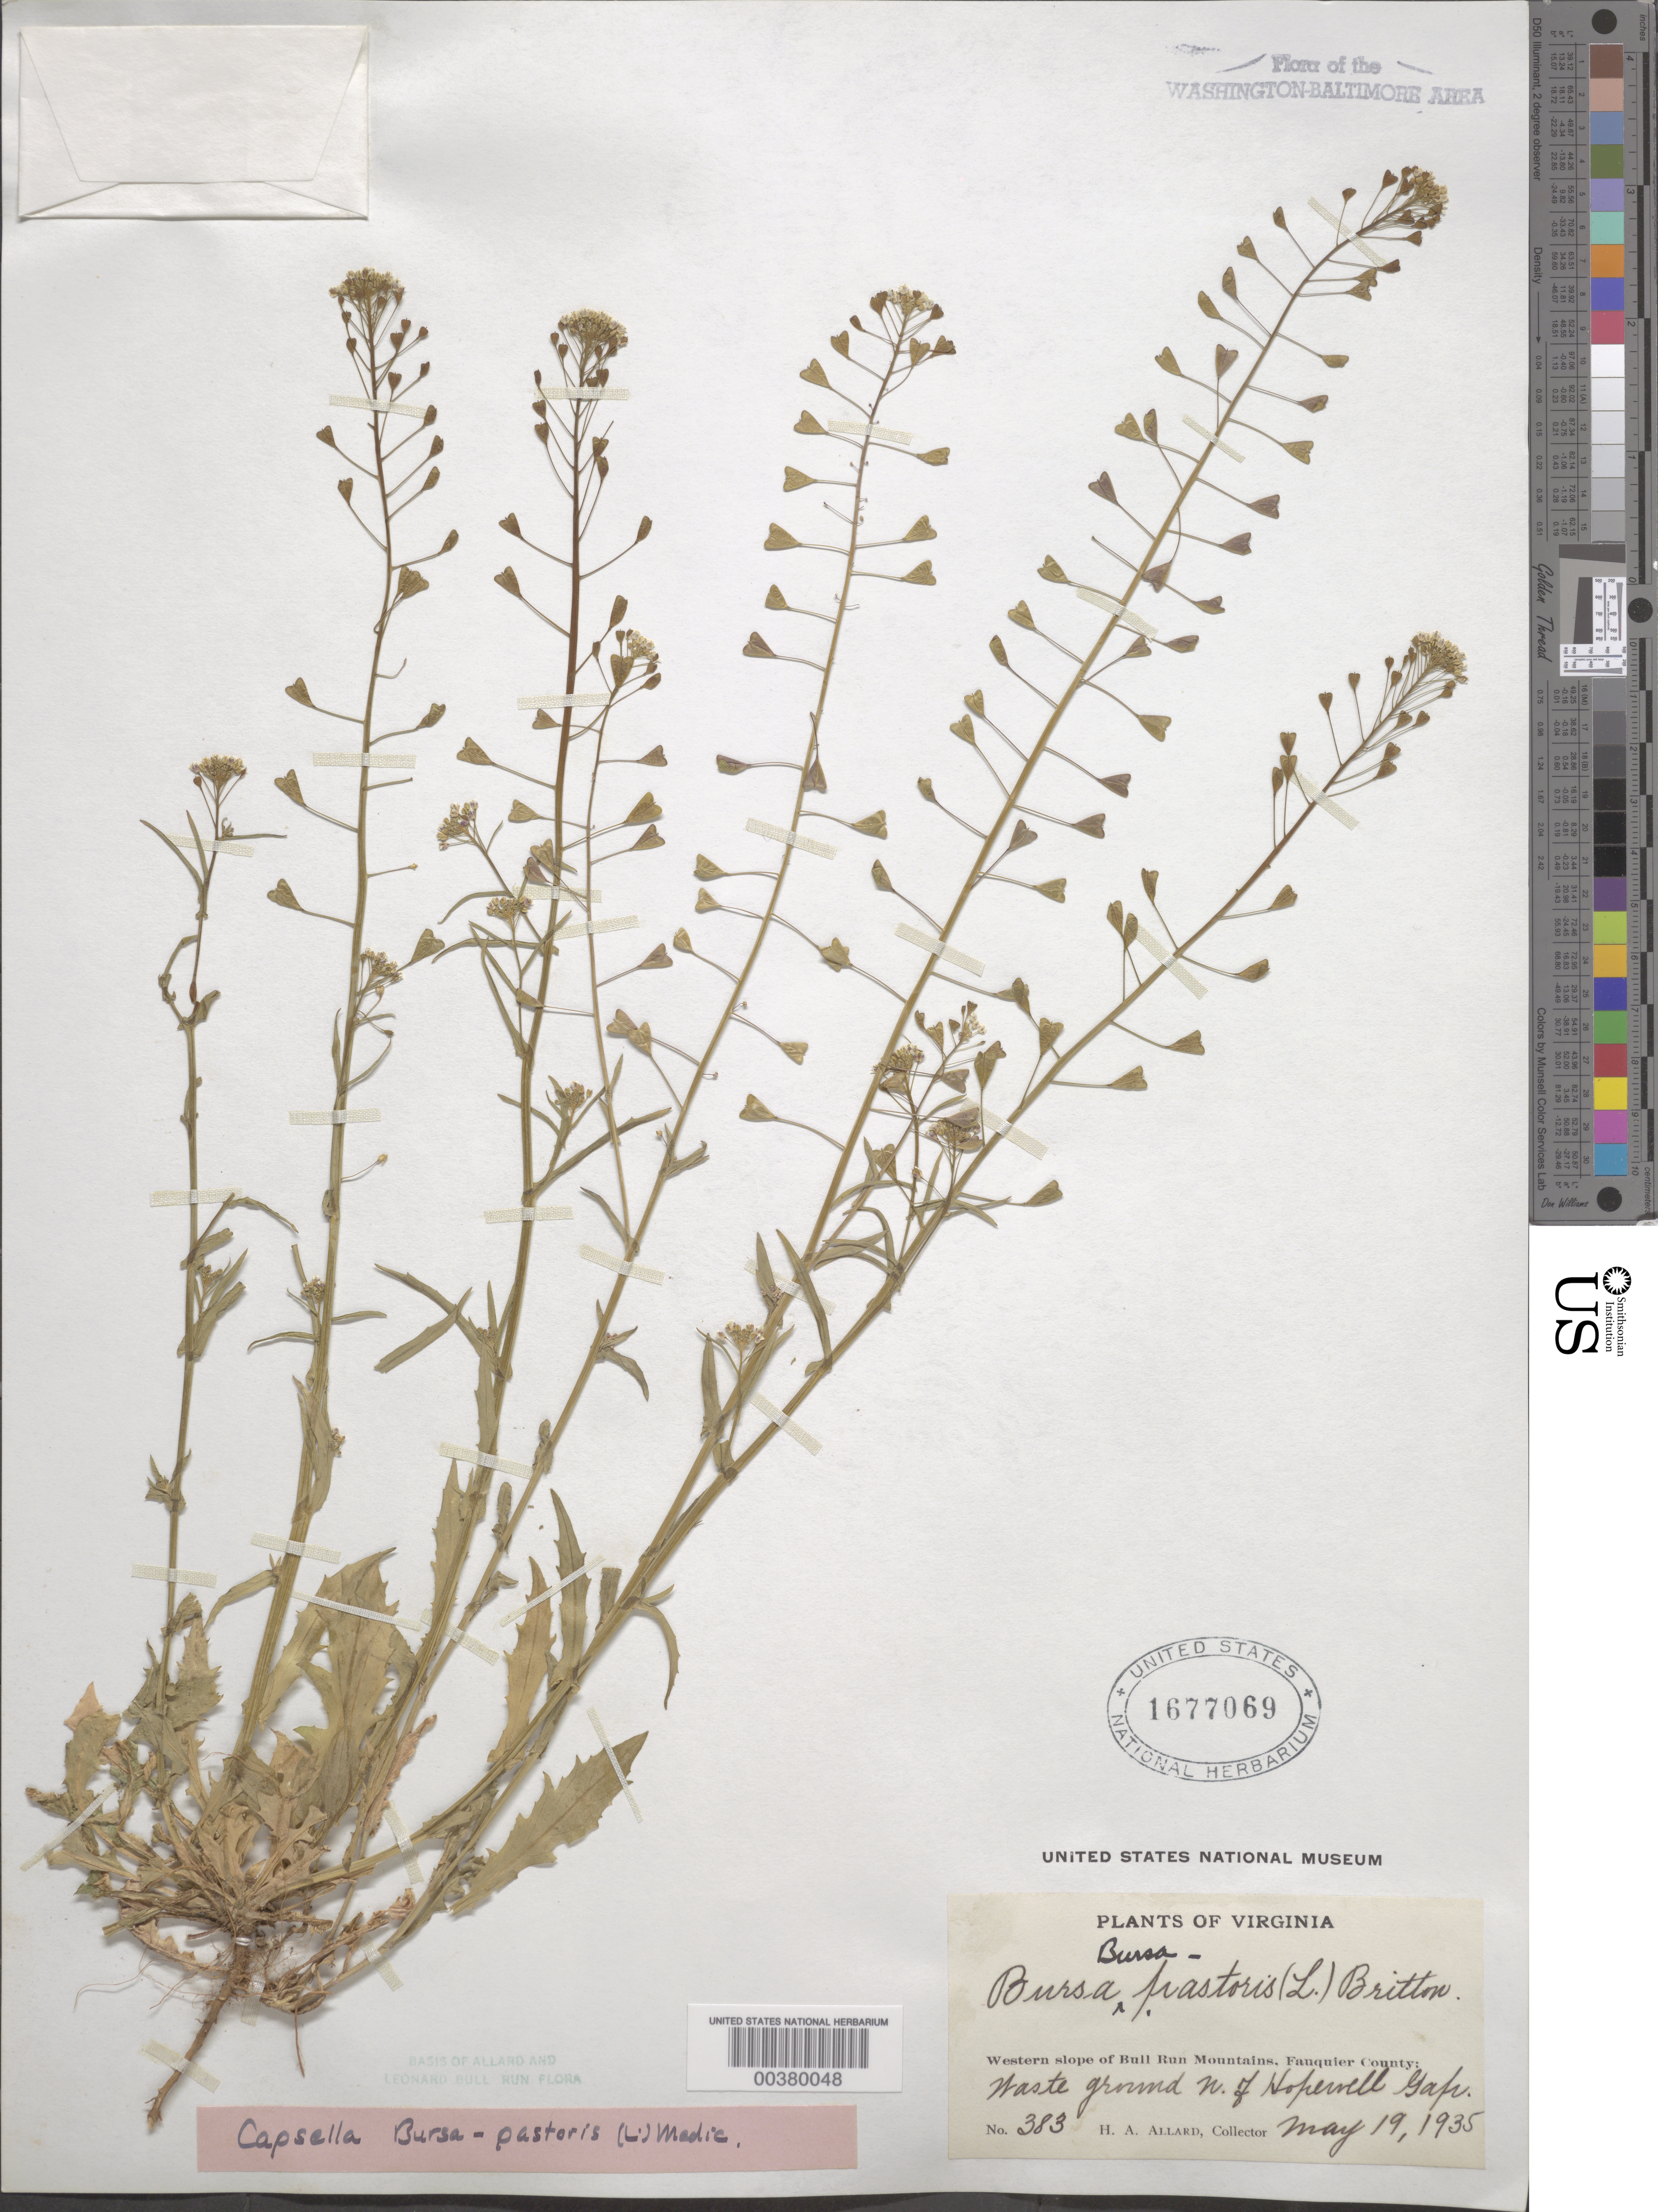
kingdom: Plantae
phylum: Tracheophyta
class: Magnoliopsida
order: Brassicales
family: Brassicaceae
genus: Capsella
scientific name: Capsella bursa-pastoris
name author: (L.) Medik.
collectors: H. A. Allard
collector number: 383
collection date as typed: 19 May 1935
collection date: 1935-05-19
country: United States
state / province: Virginia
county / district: Fauquier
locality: North of Hopewell Gap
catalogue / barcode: US 1677069